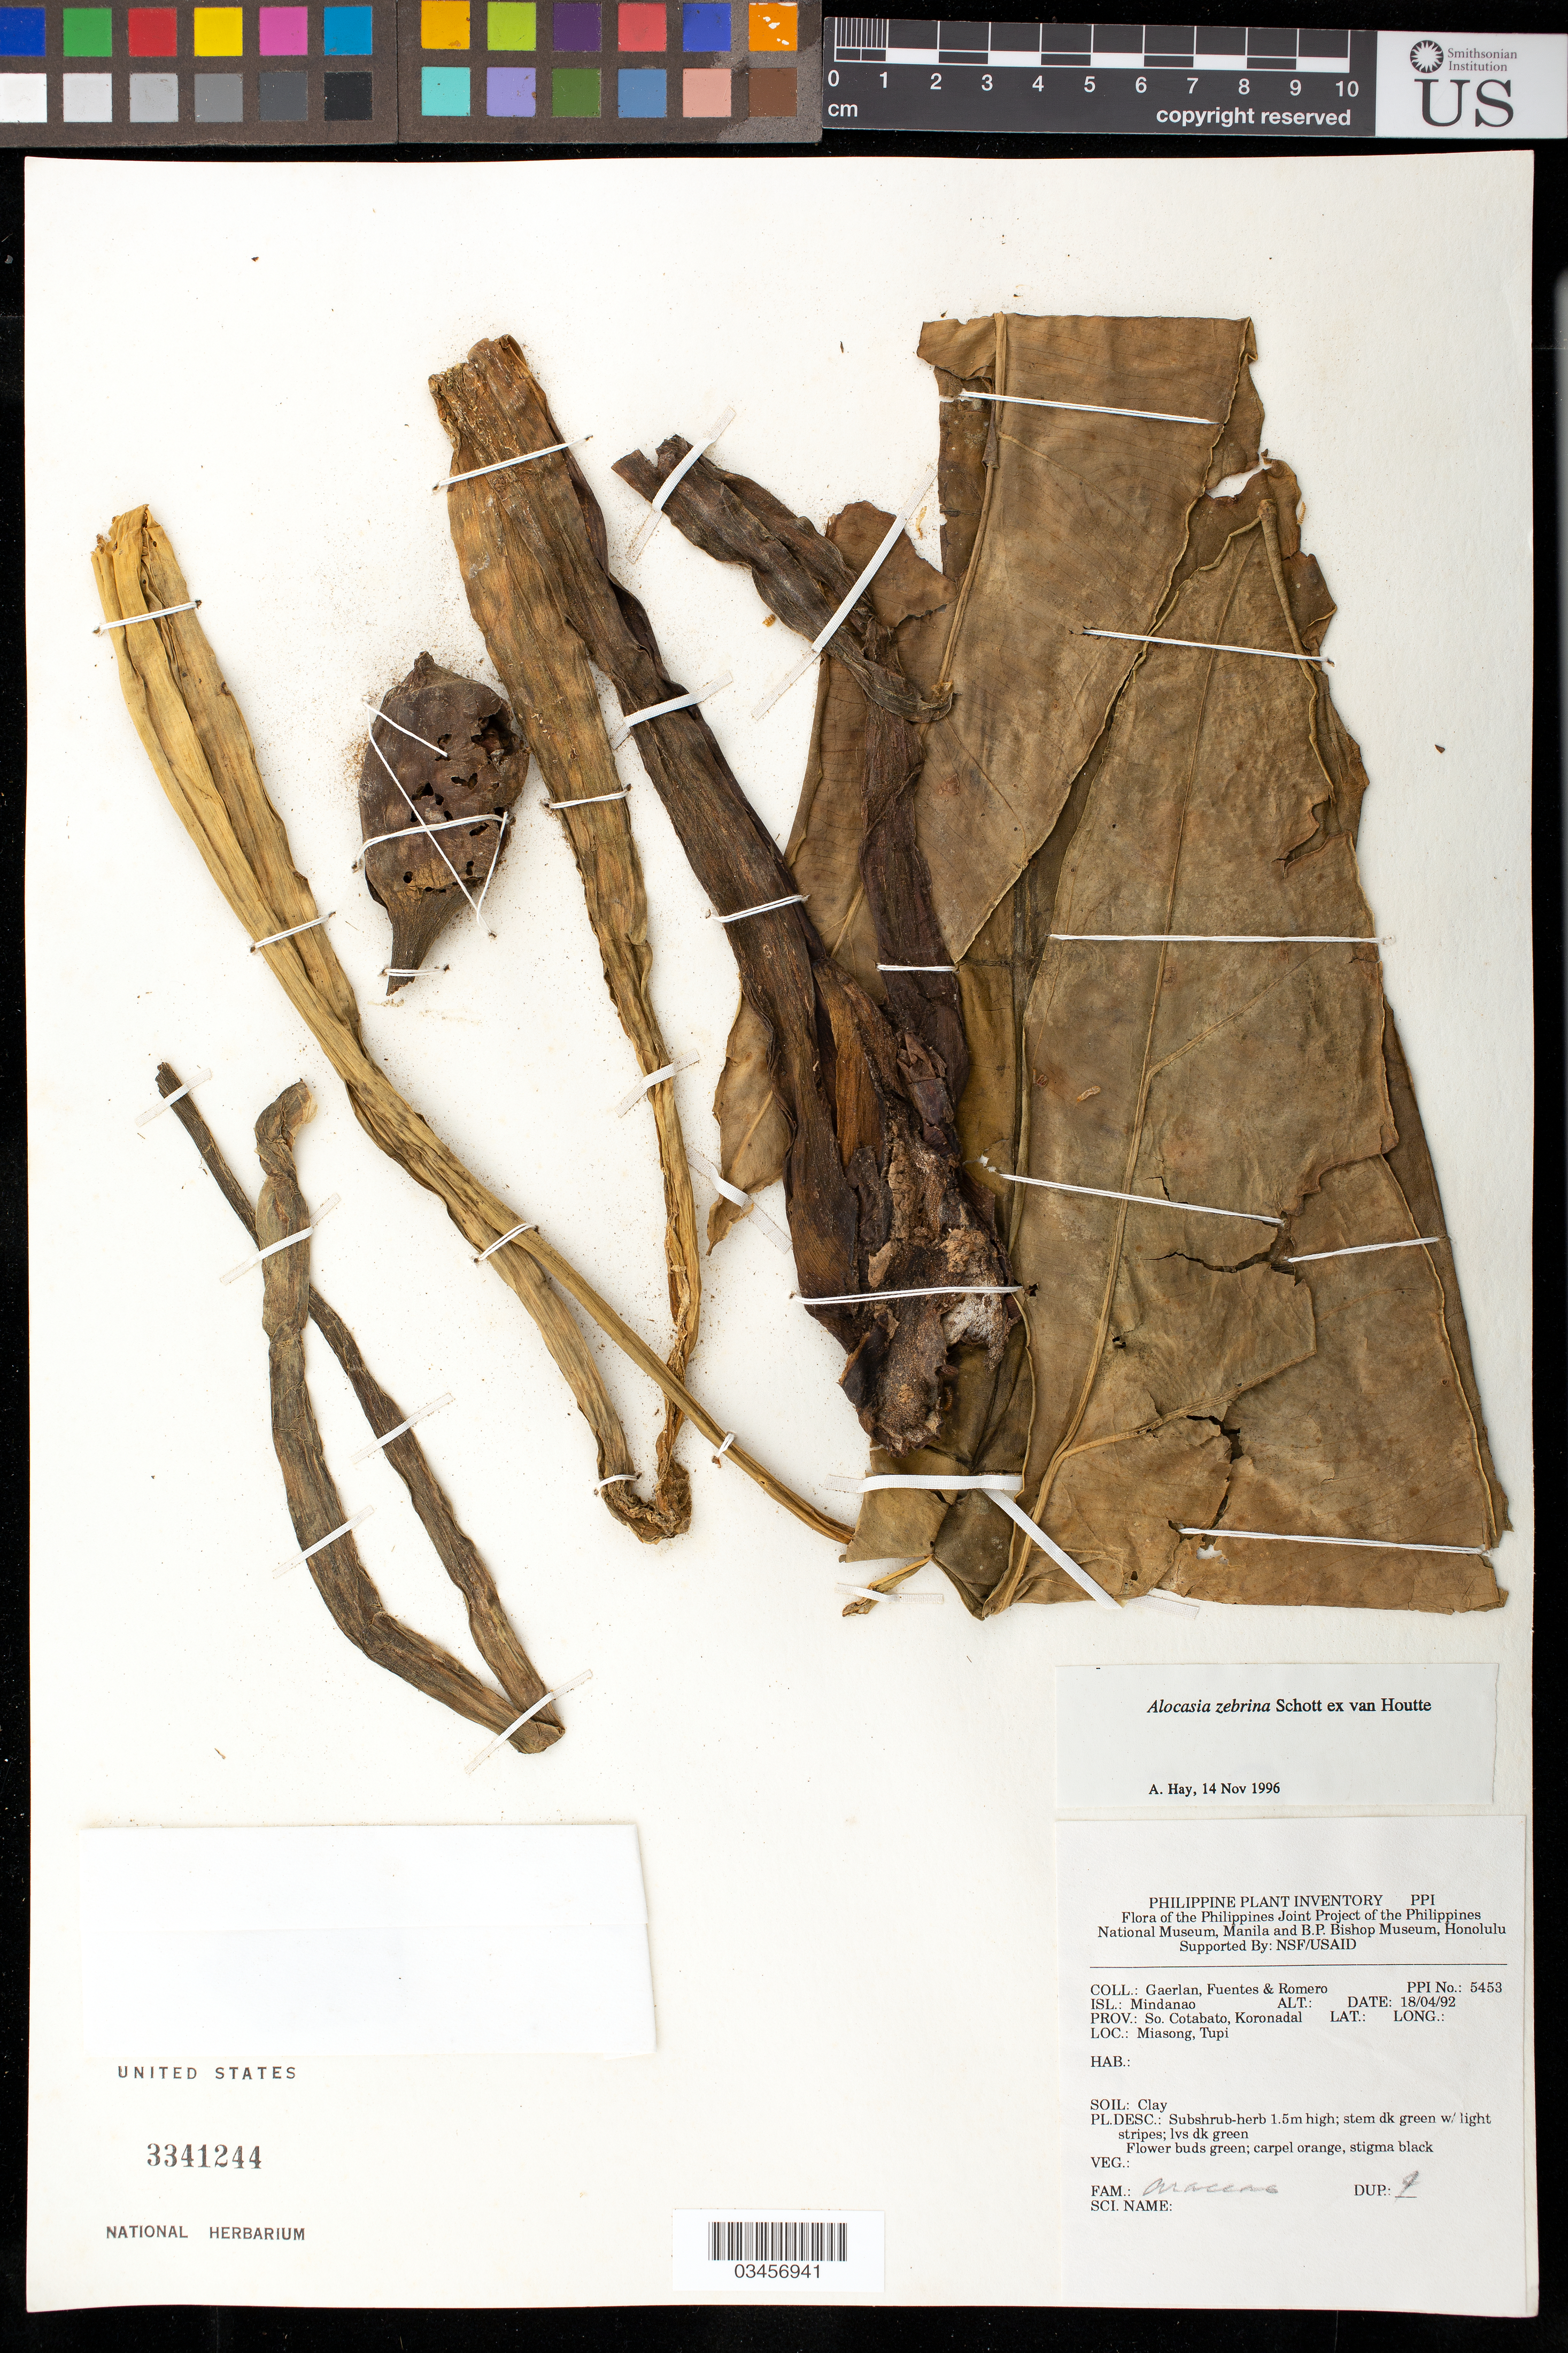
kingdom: Plantae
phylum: Tracheophyta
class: Liliopsida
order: Alismatales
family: Araceae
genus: Alocasia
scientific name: Alocasia zebrina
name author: Schott ex Van Houtte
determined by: Hay, A.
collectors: F. Gaerlan, -. Fuentes & E. Romero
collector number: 5453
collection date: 1992-04-18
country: Philippines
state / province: Soccsksargen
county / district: North Cotabato / South Cotabato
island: Mindanao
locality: Koronadal, Miasong,Tupi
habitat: Dlay soil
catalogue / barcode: US 3341244